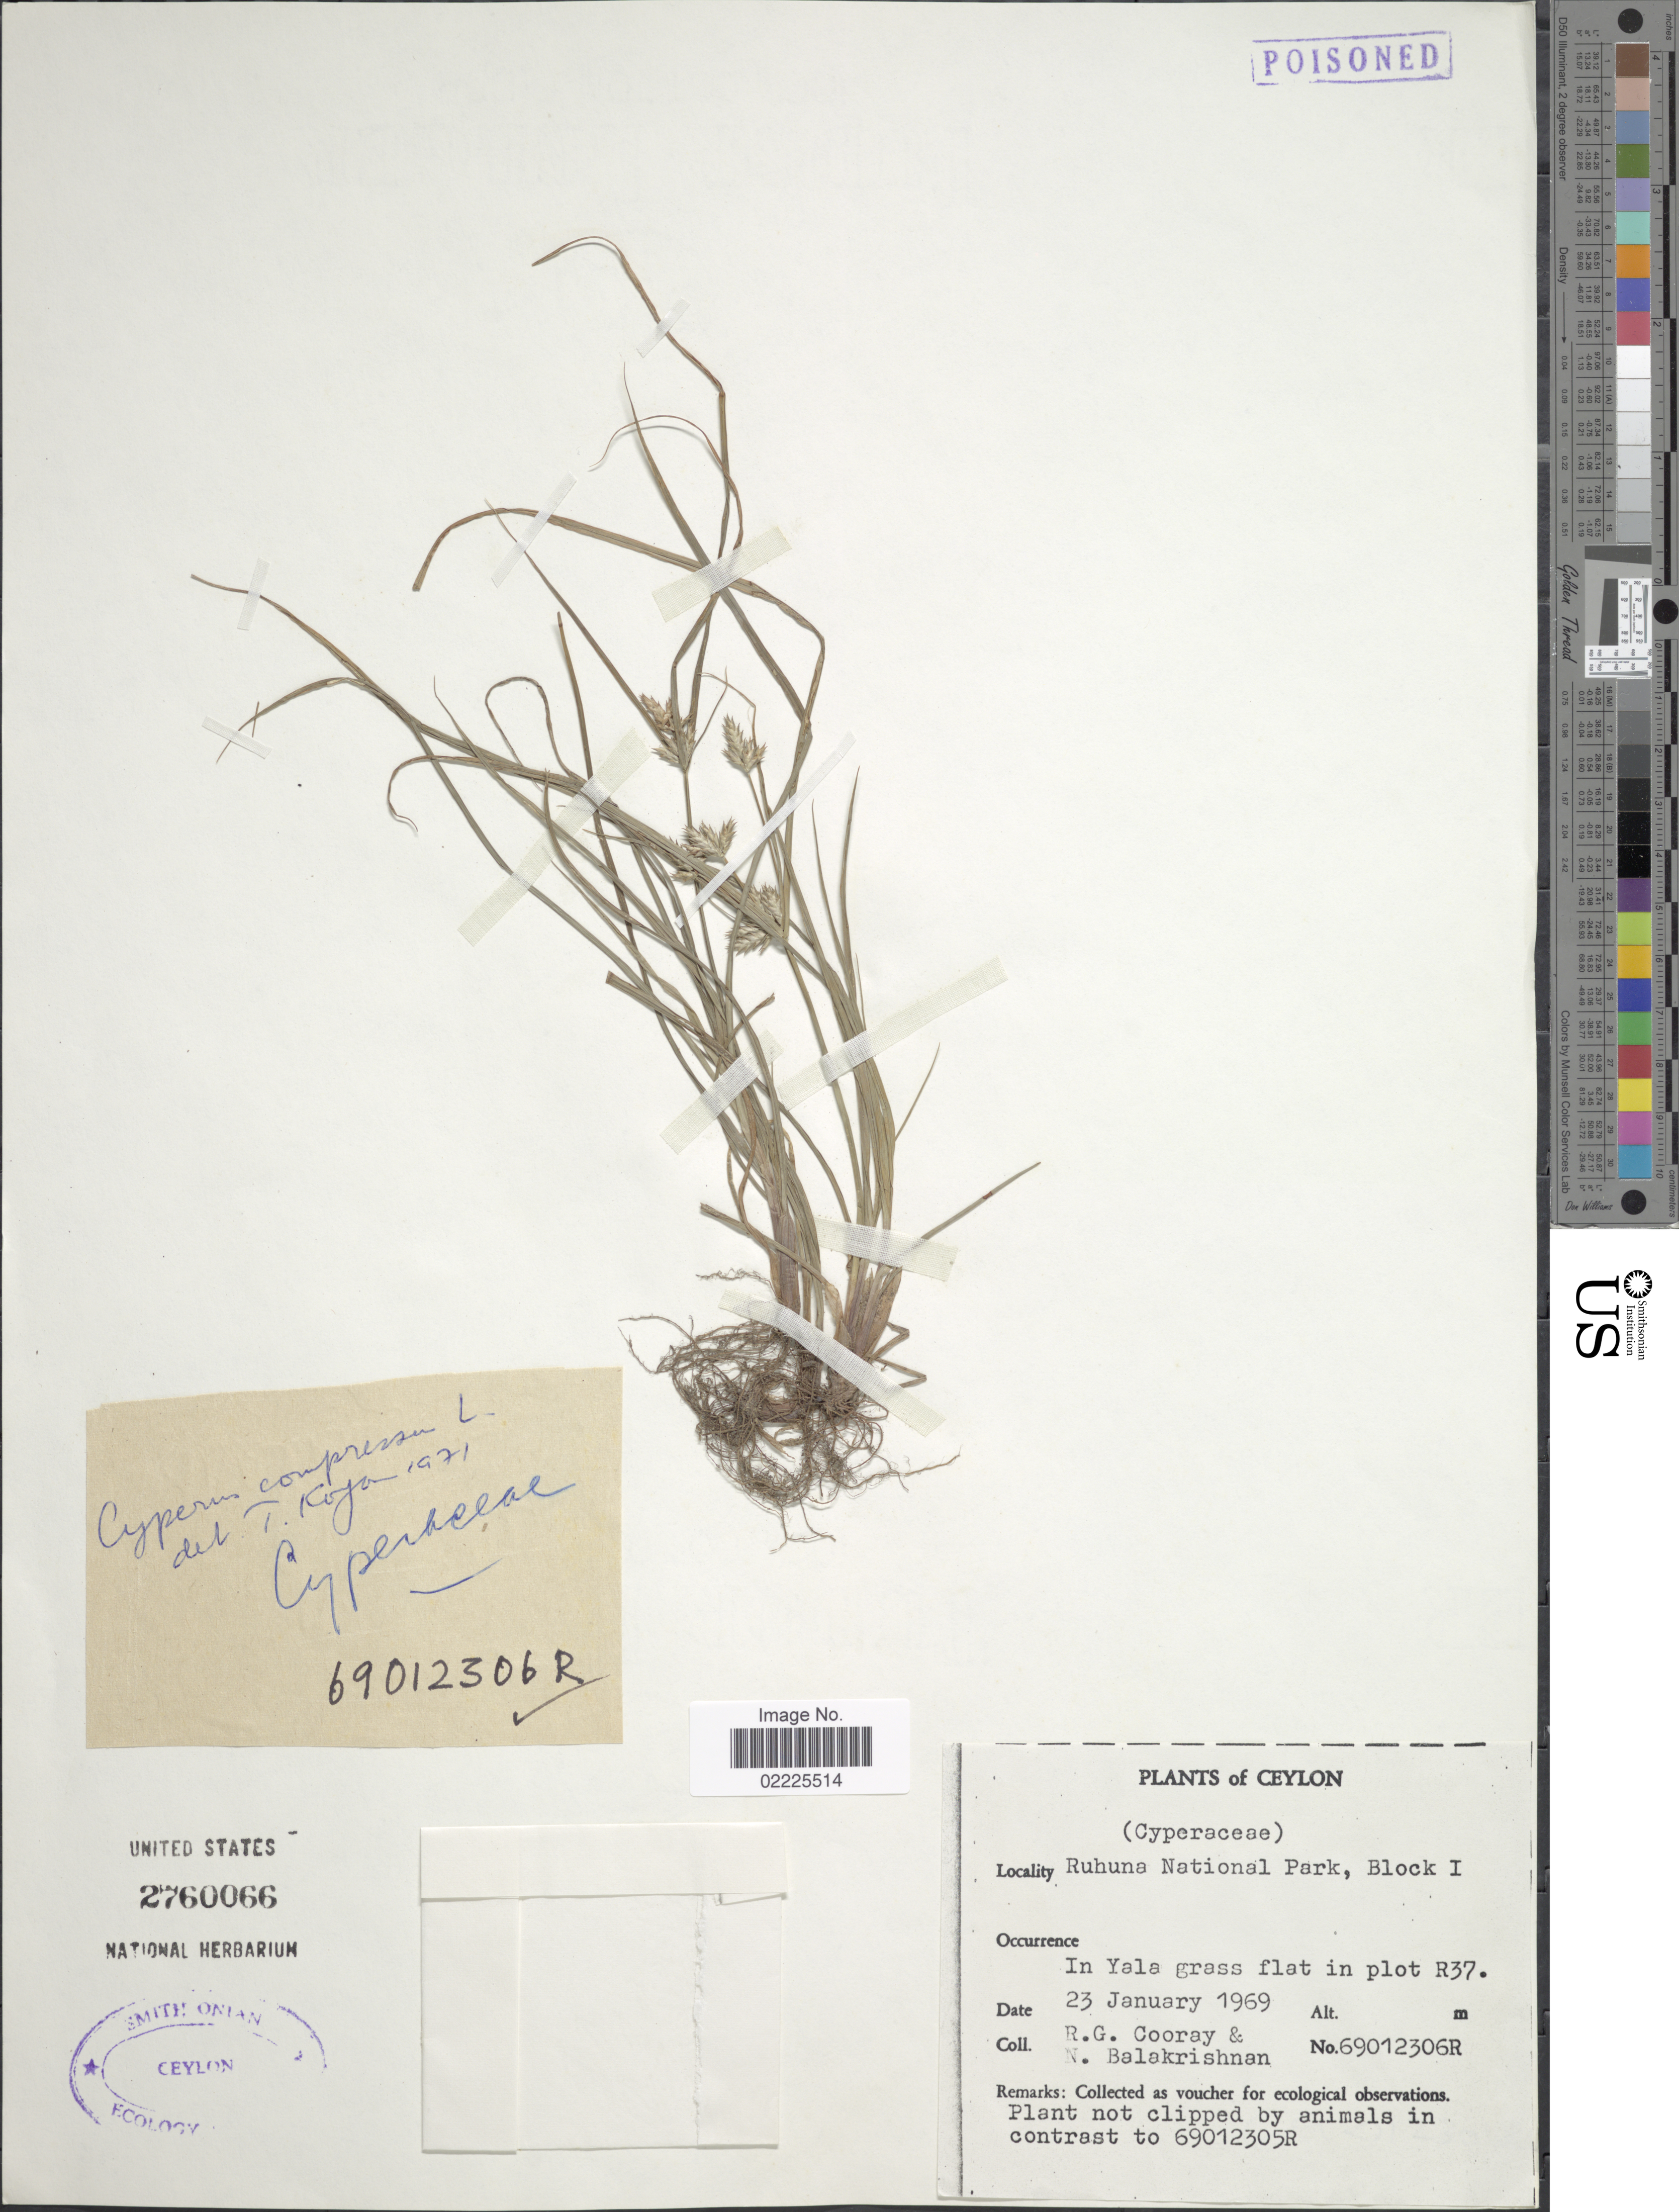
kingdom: Plantae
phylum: Tracheophyta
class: Liliopsida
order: Poales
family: Cyperaceae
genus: Cyperus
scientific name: Cyperus compressus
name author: L.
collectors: R. Cooray & N. Balakrishnan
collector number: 69012306R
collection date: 1969-01-23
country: Sri Lanka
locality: Ceylon, Ruhuna National Park, Block I, In Yala grass flat in plot R37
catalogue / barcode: US 2760066